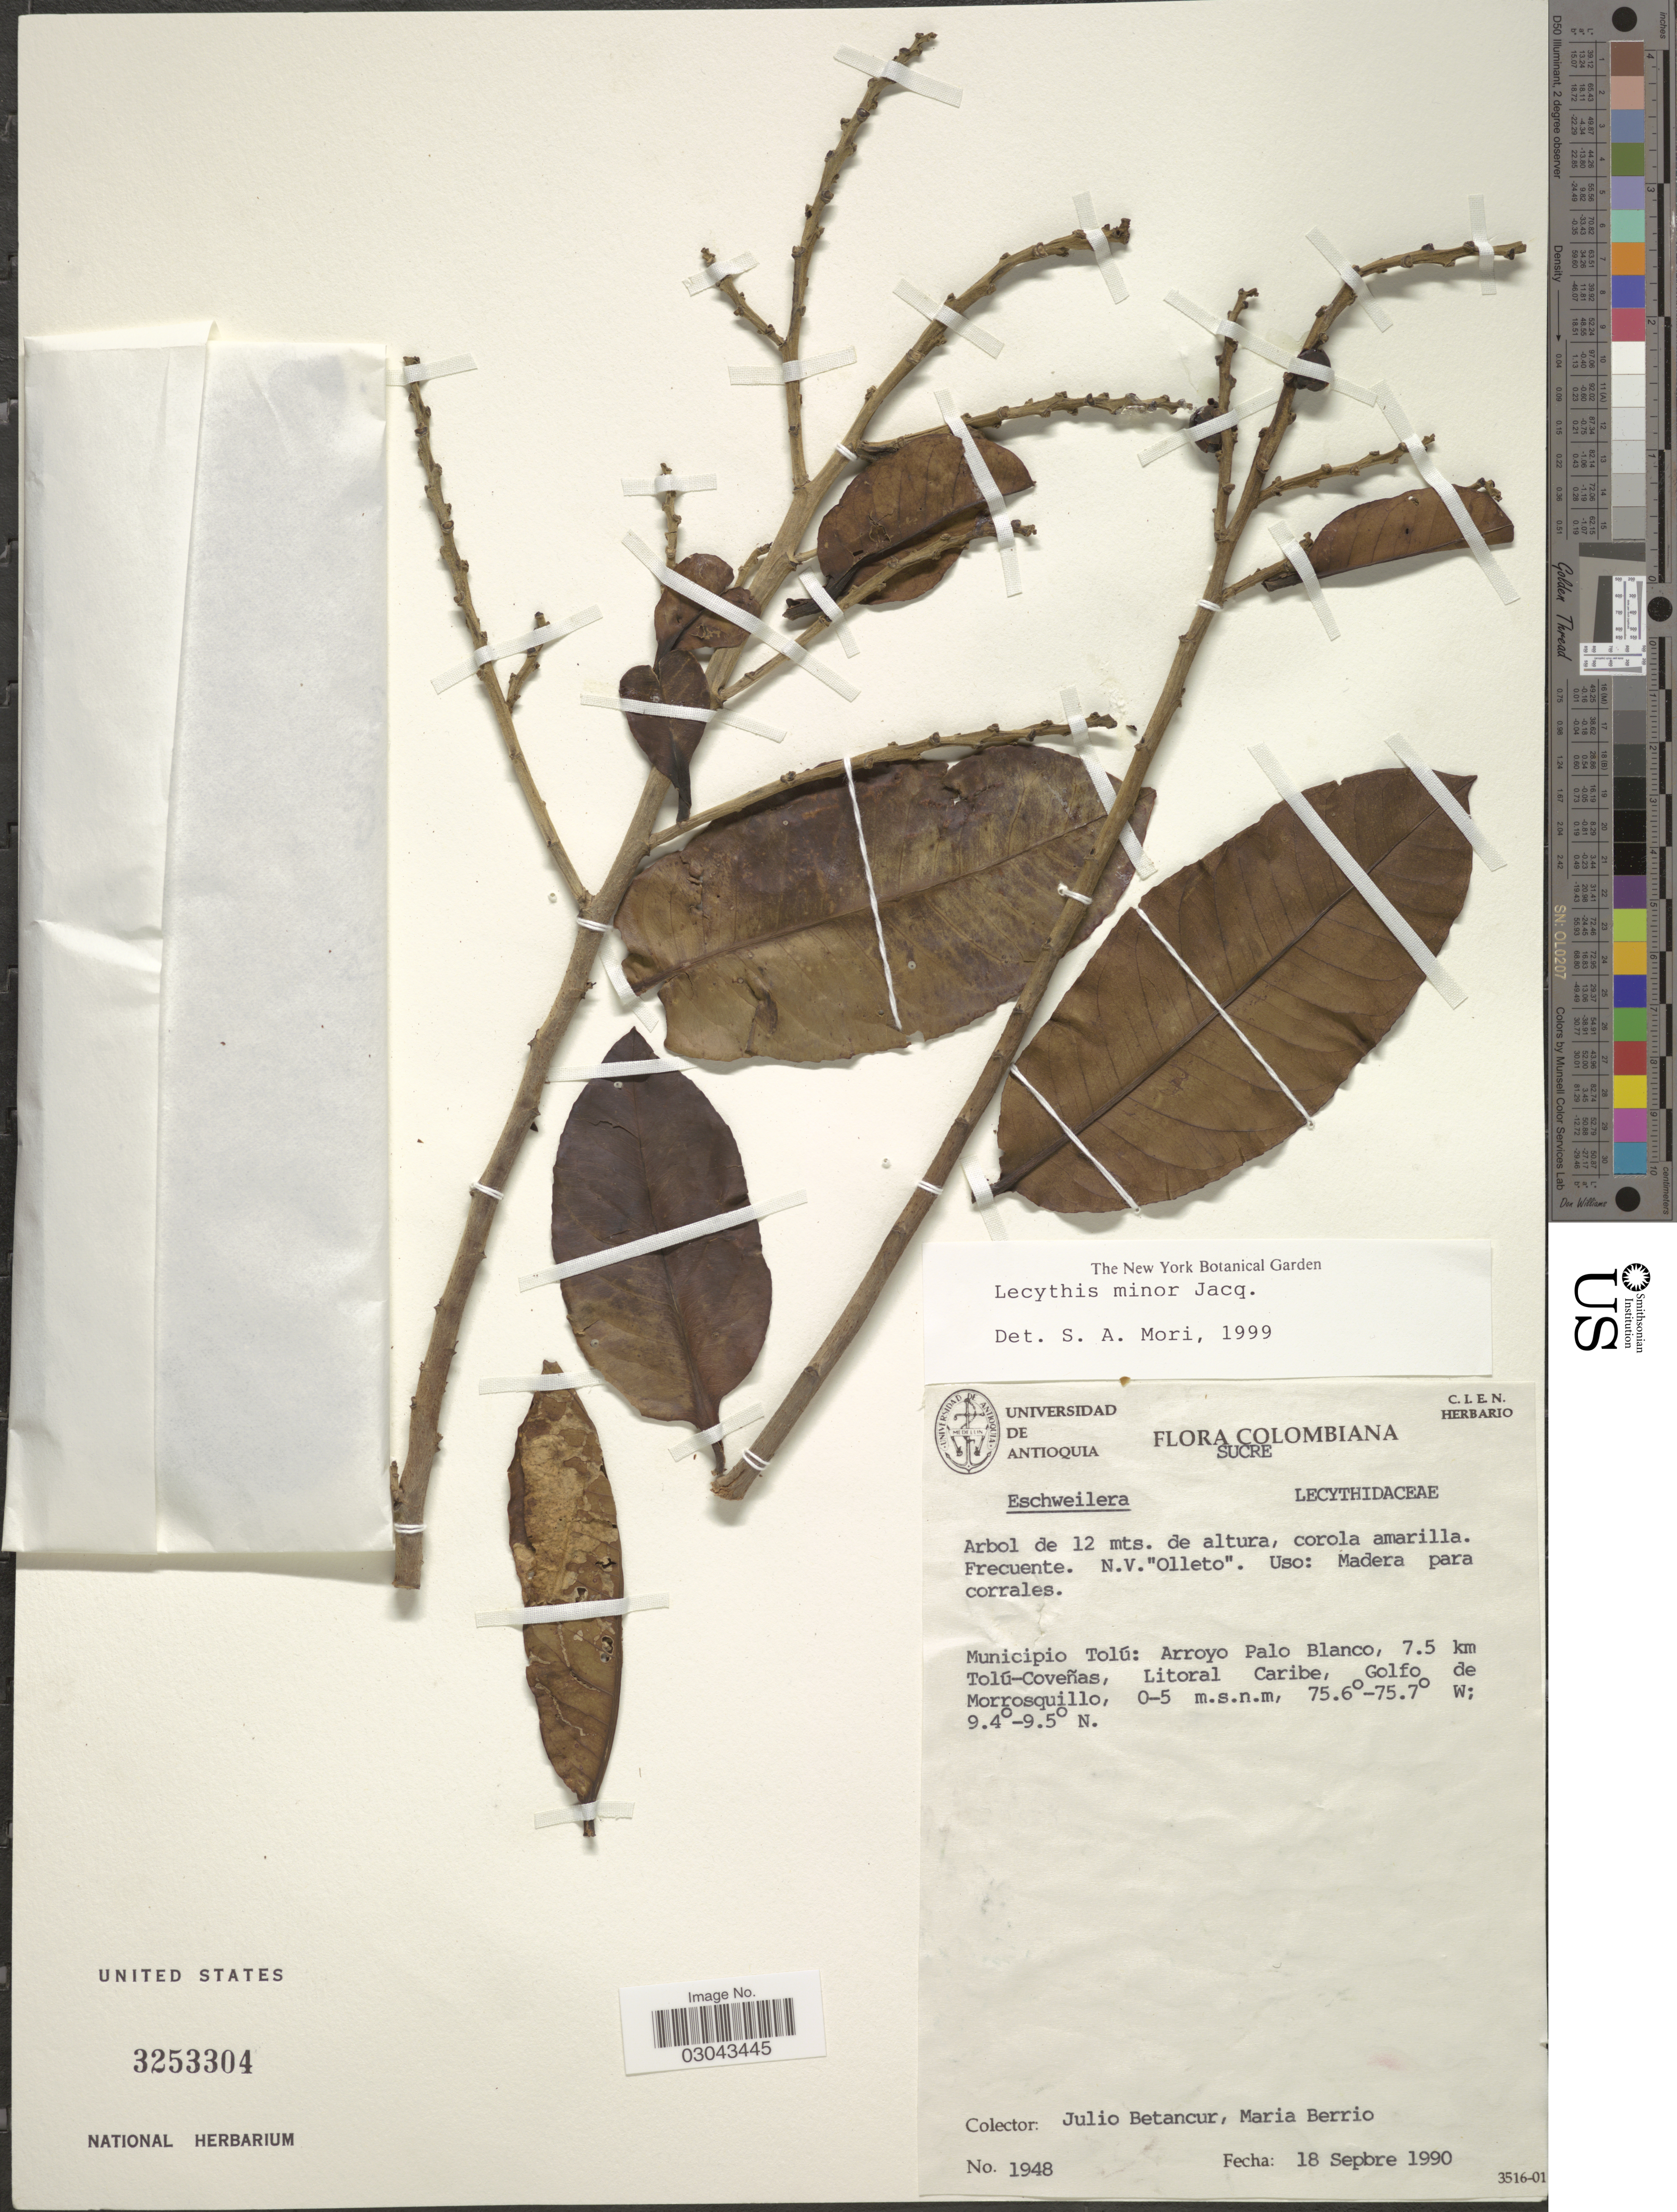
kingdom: Plantae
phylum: Tracheophyta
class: Magnoliopsida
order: Ericales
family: Lecythidaceae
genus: Lecythis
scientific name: Lecythis minor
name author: Jacq.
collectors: J. Betancur & M. Berrio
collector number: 1948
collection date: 1990-09-18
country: Colombia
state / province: Sucre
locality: Municipio Tolú: Arroyo Palo Blanco, 7.5 km Tolú-Coveñas, Litoral Caribe, Golfo de Morrosquillo.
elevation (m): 0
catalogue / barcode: US 3253304